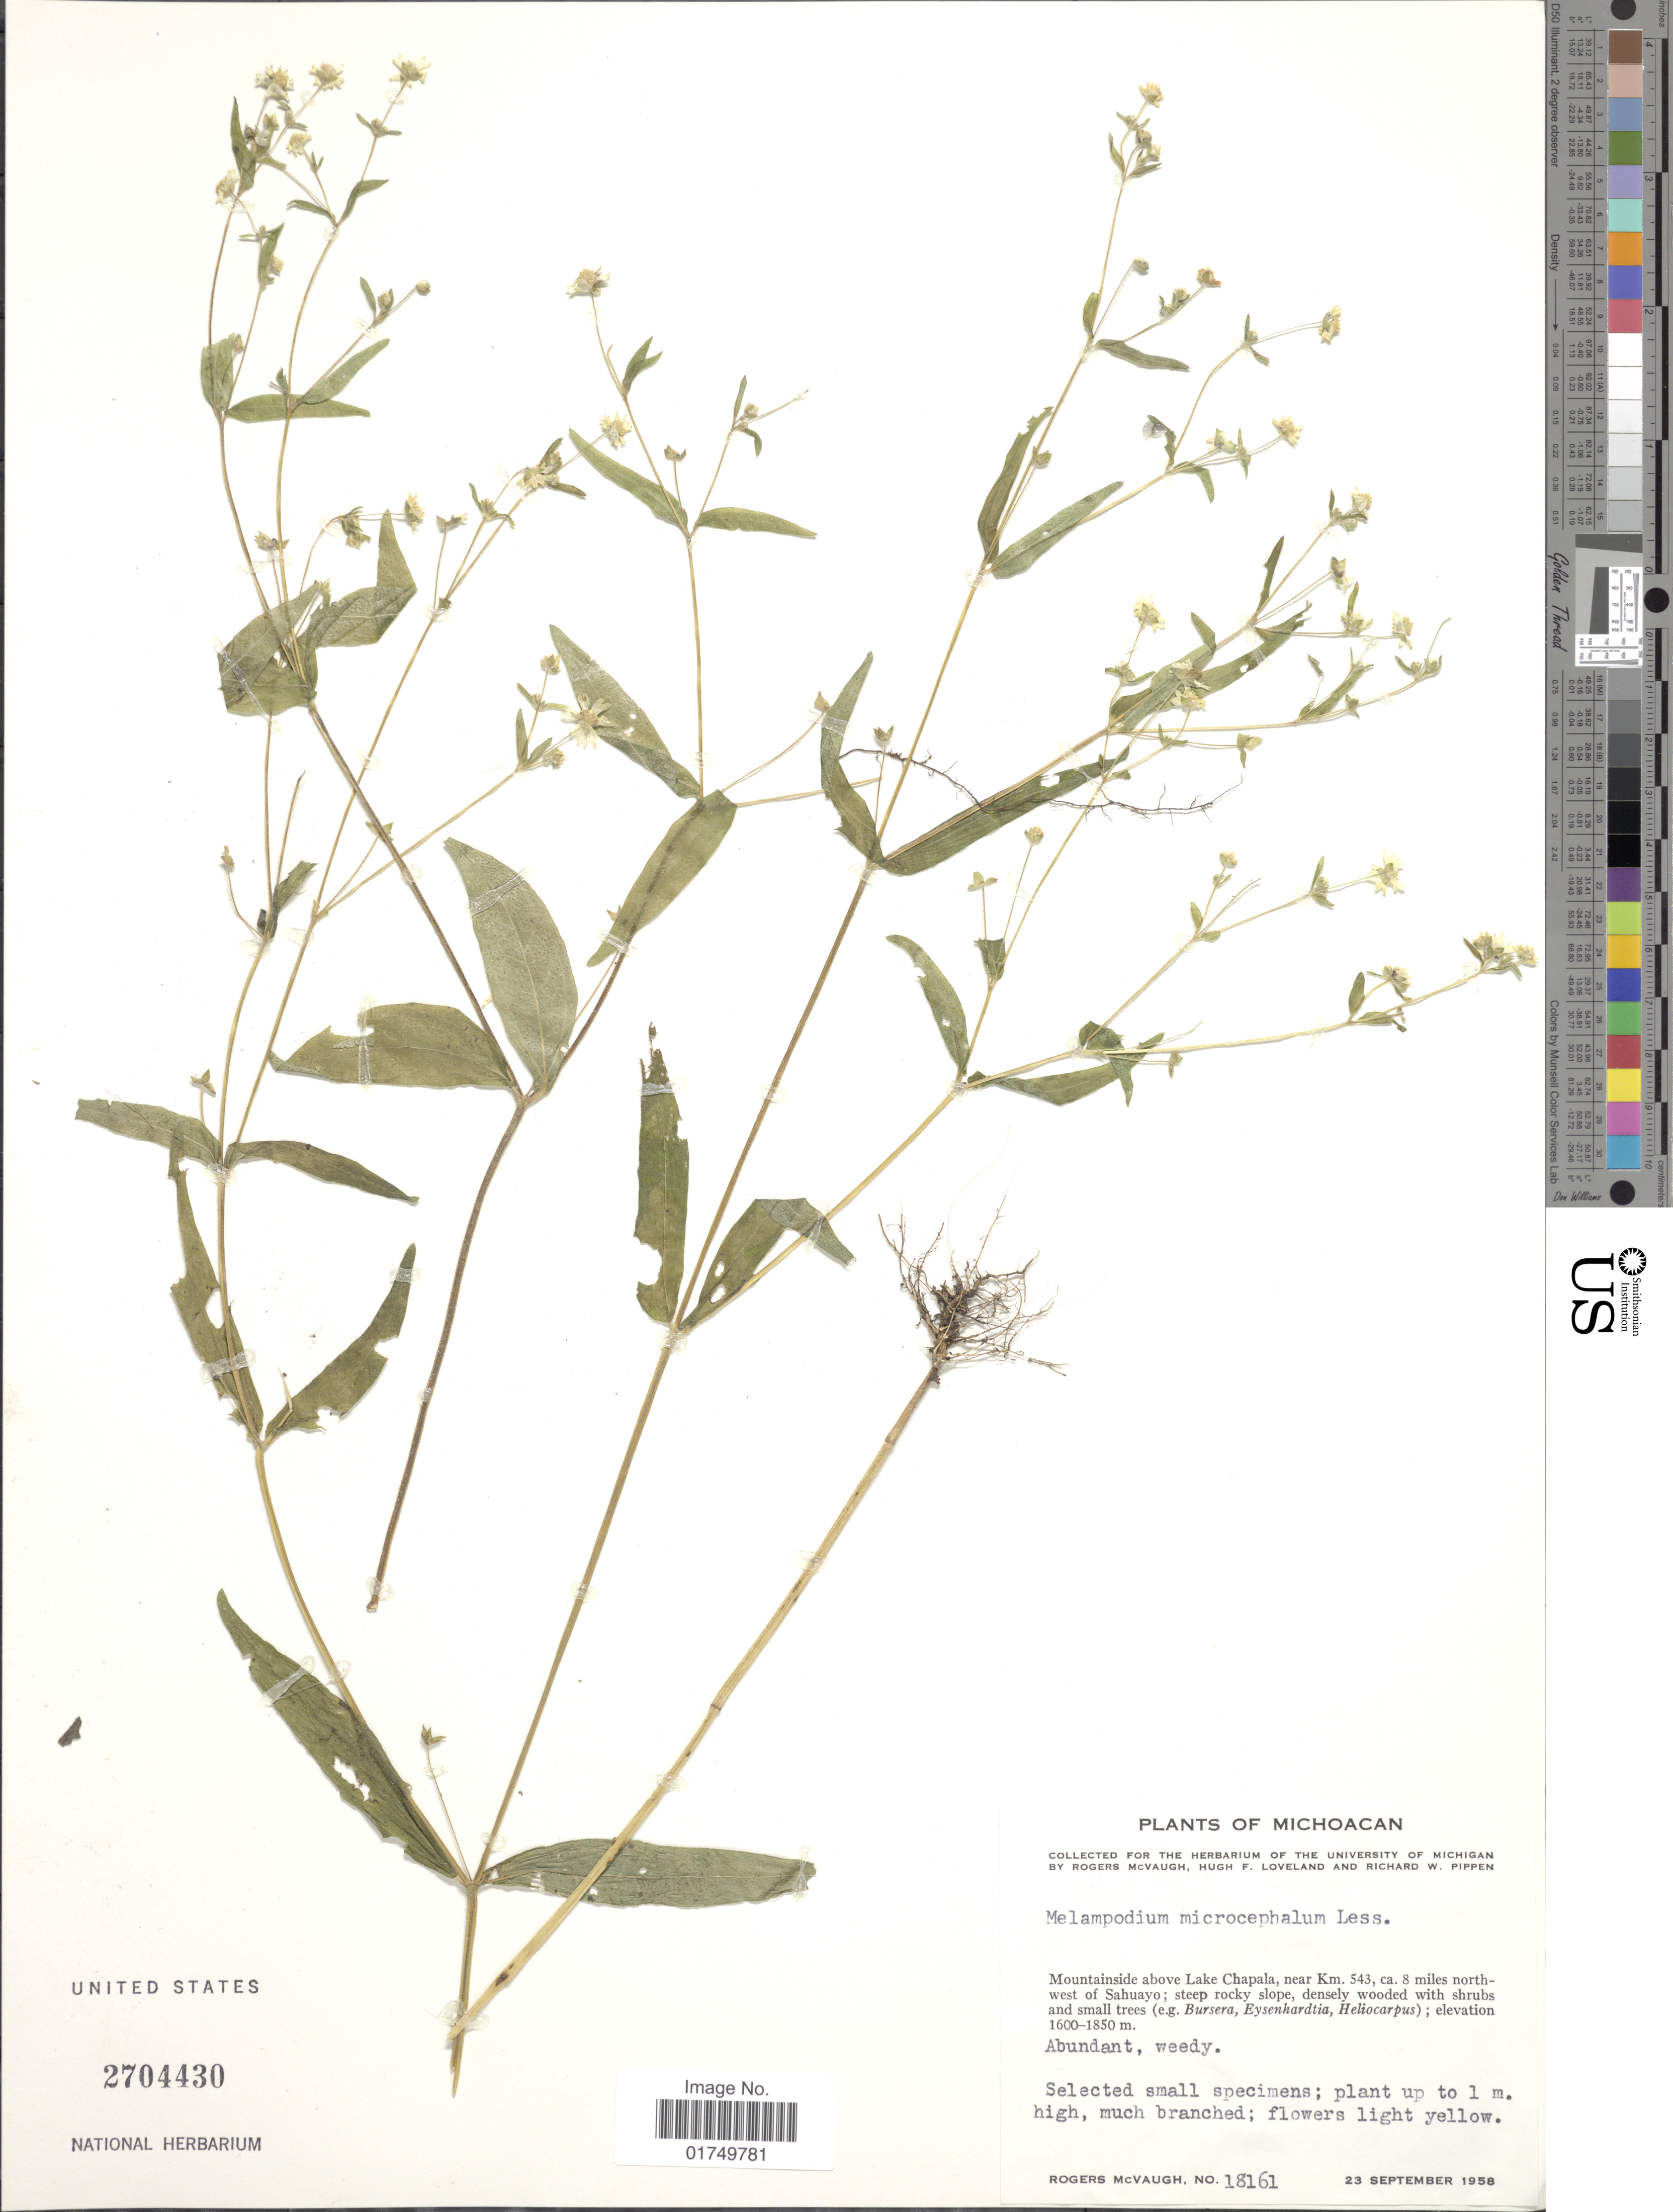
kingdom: Plantae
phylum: Tracheophyta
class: Magnoliopsida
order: Asterales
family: Asteraceae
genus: Melampodium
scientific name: Melampodium microcephalum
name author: Less.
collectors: R. McVaugh, H. Loveland & R. W. Pippen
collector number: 18161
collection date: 1958-09-23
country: Mexico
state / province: Michoacán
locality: Above Lake Chapala, near Km. 543, ca. 8 miles northwest of Sahuayo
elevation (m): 1600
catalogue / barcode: US 2704430